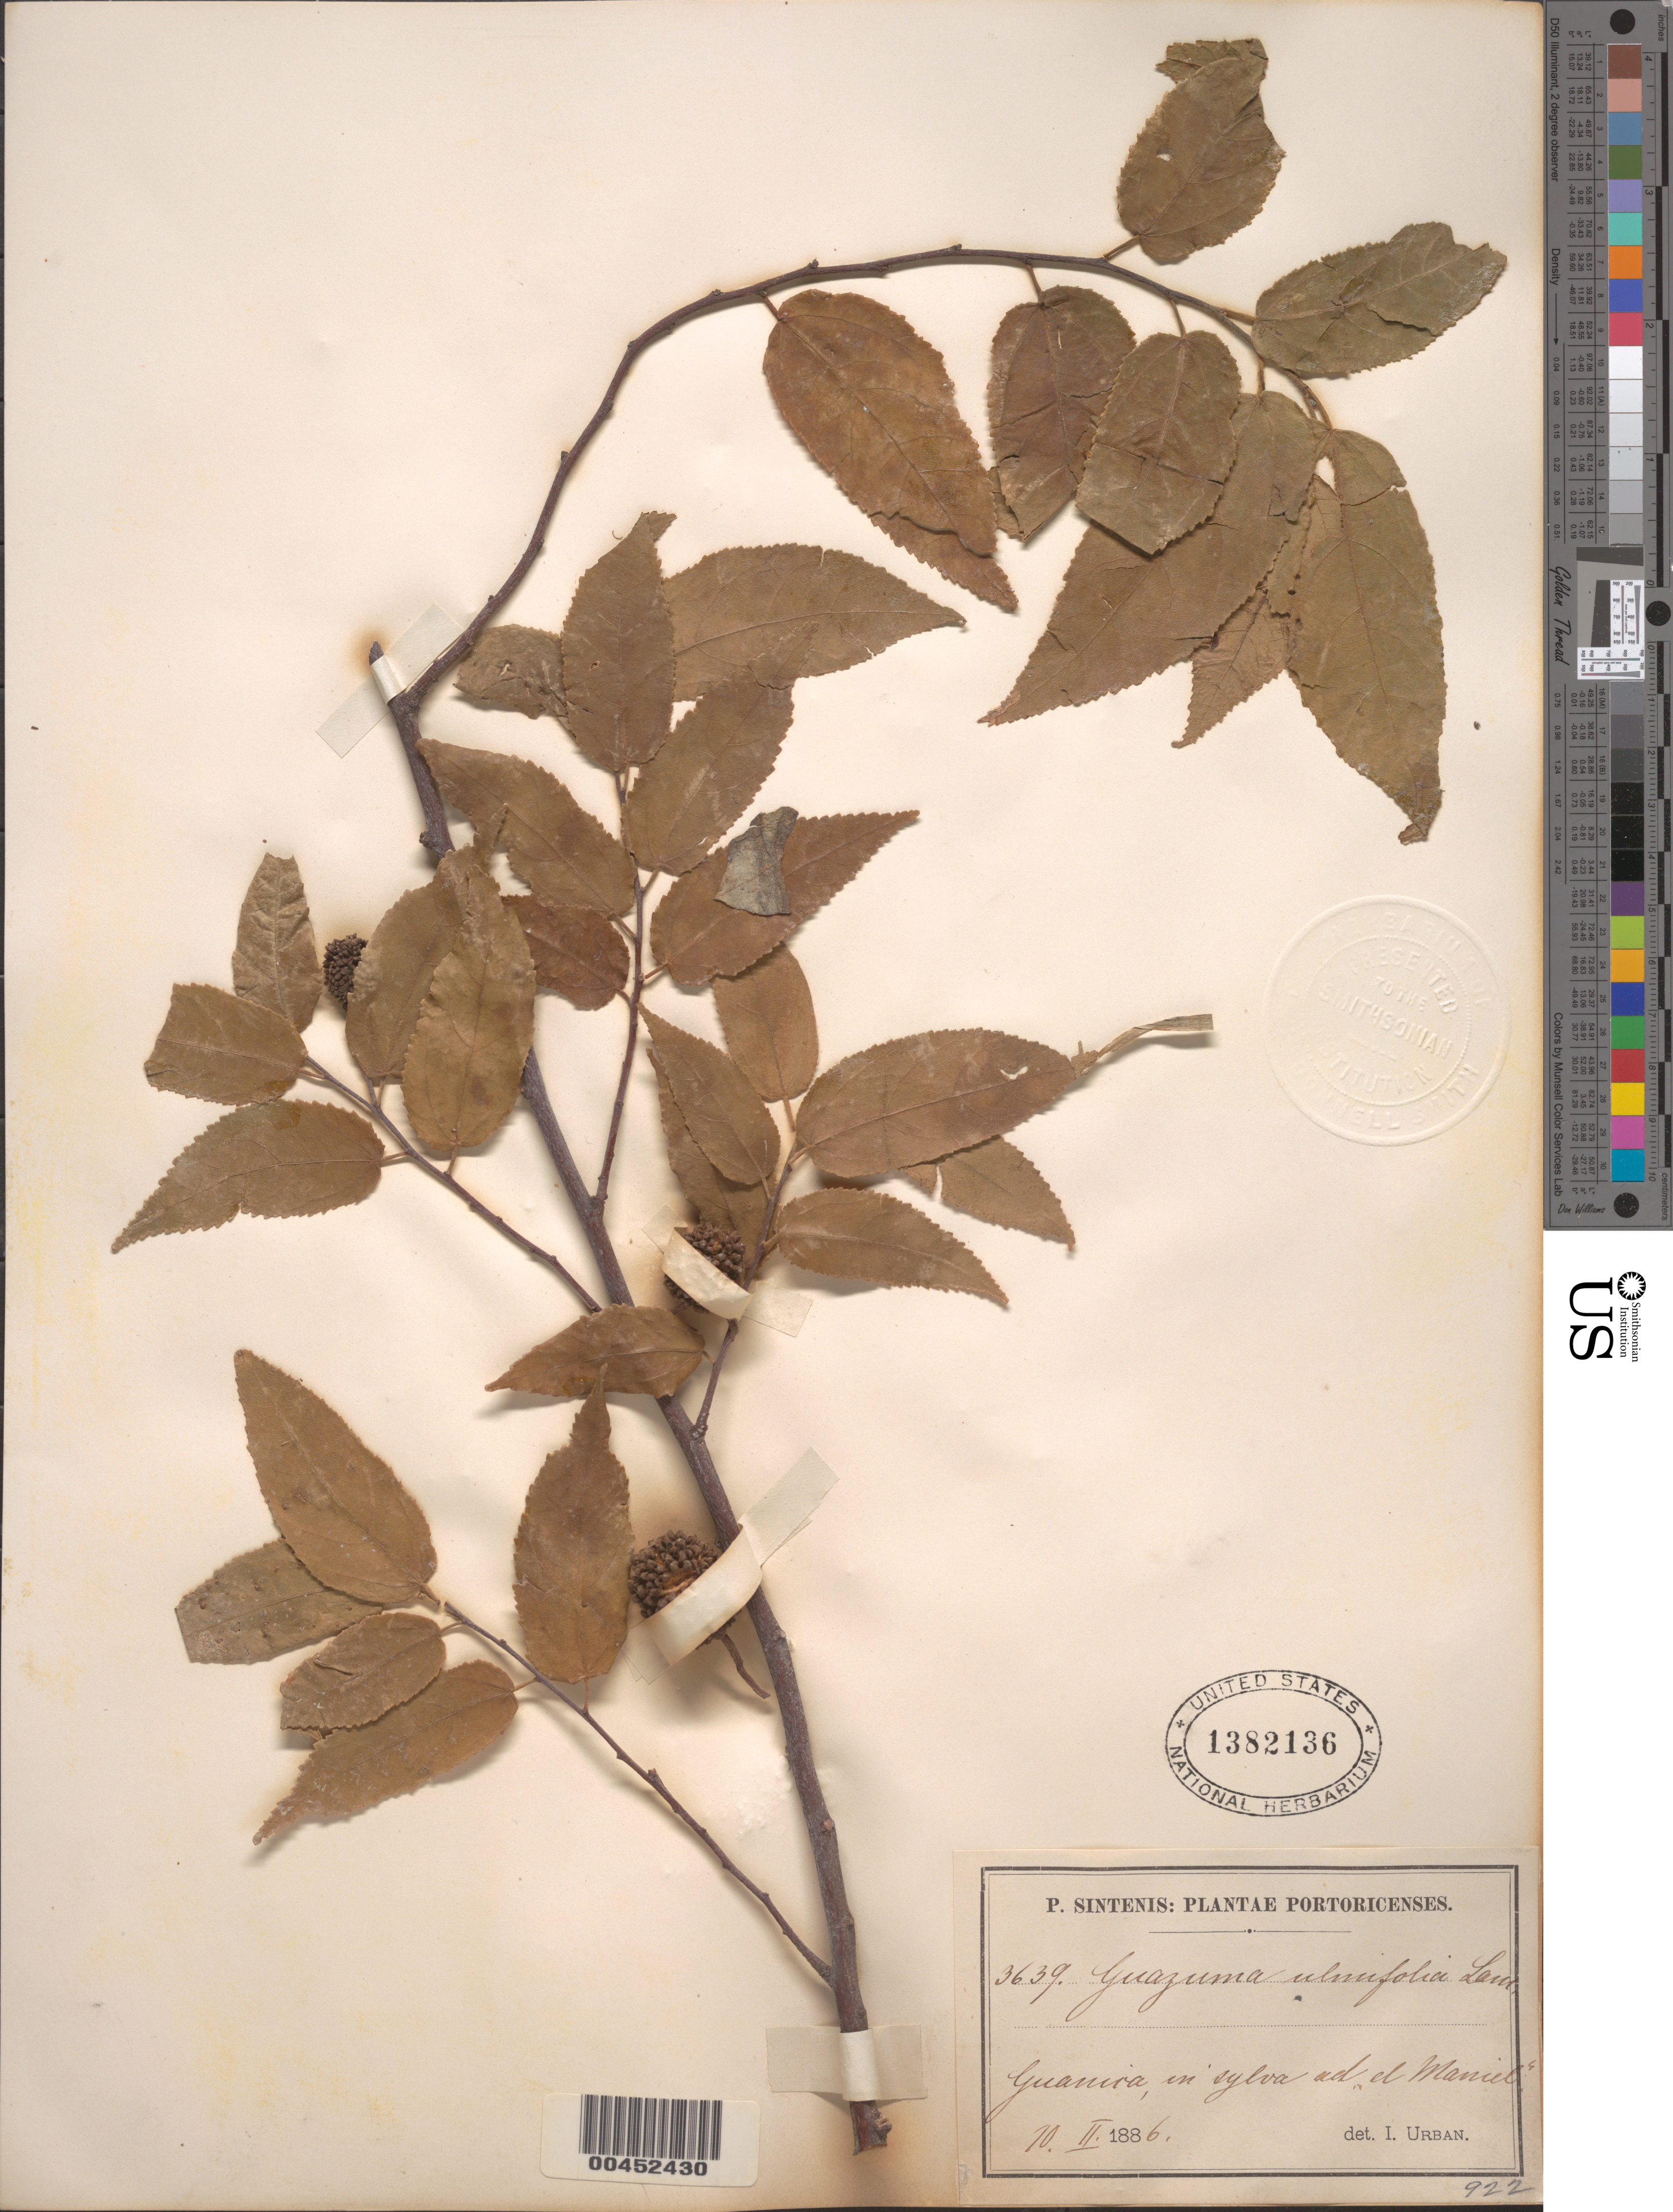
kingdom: Plantae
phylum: Tracheophyta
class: Magnoliopsida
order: Malvales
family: Malvaceae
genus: Guazuma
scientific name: Guazuma ulmifolia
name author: Lam.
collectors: P. Sintenis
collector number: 3639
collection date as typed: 10 Feb 1886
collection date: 1886-02-10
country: Puerto Rico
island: Greater Antilles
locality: Guaniva, in sylva ad "el Maniel"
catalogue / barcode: US 1382136